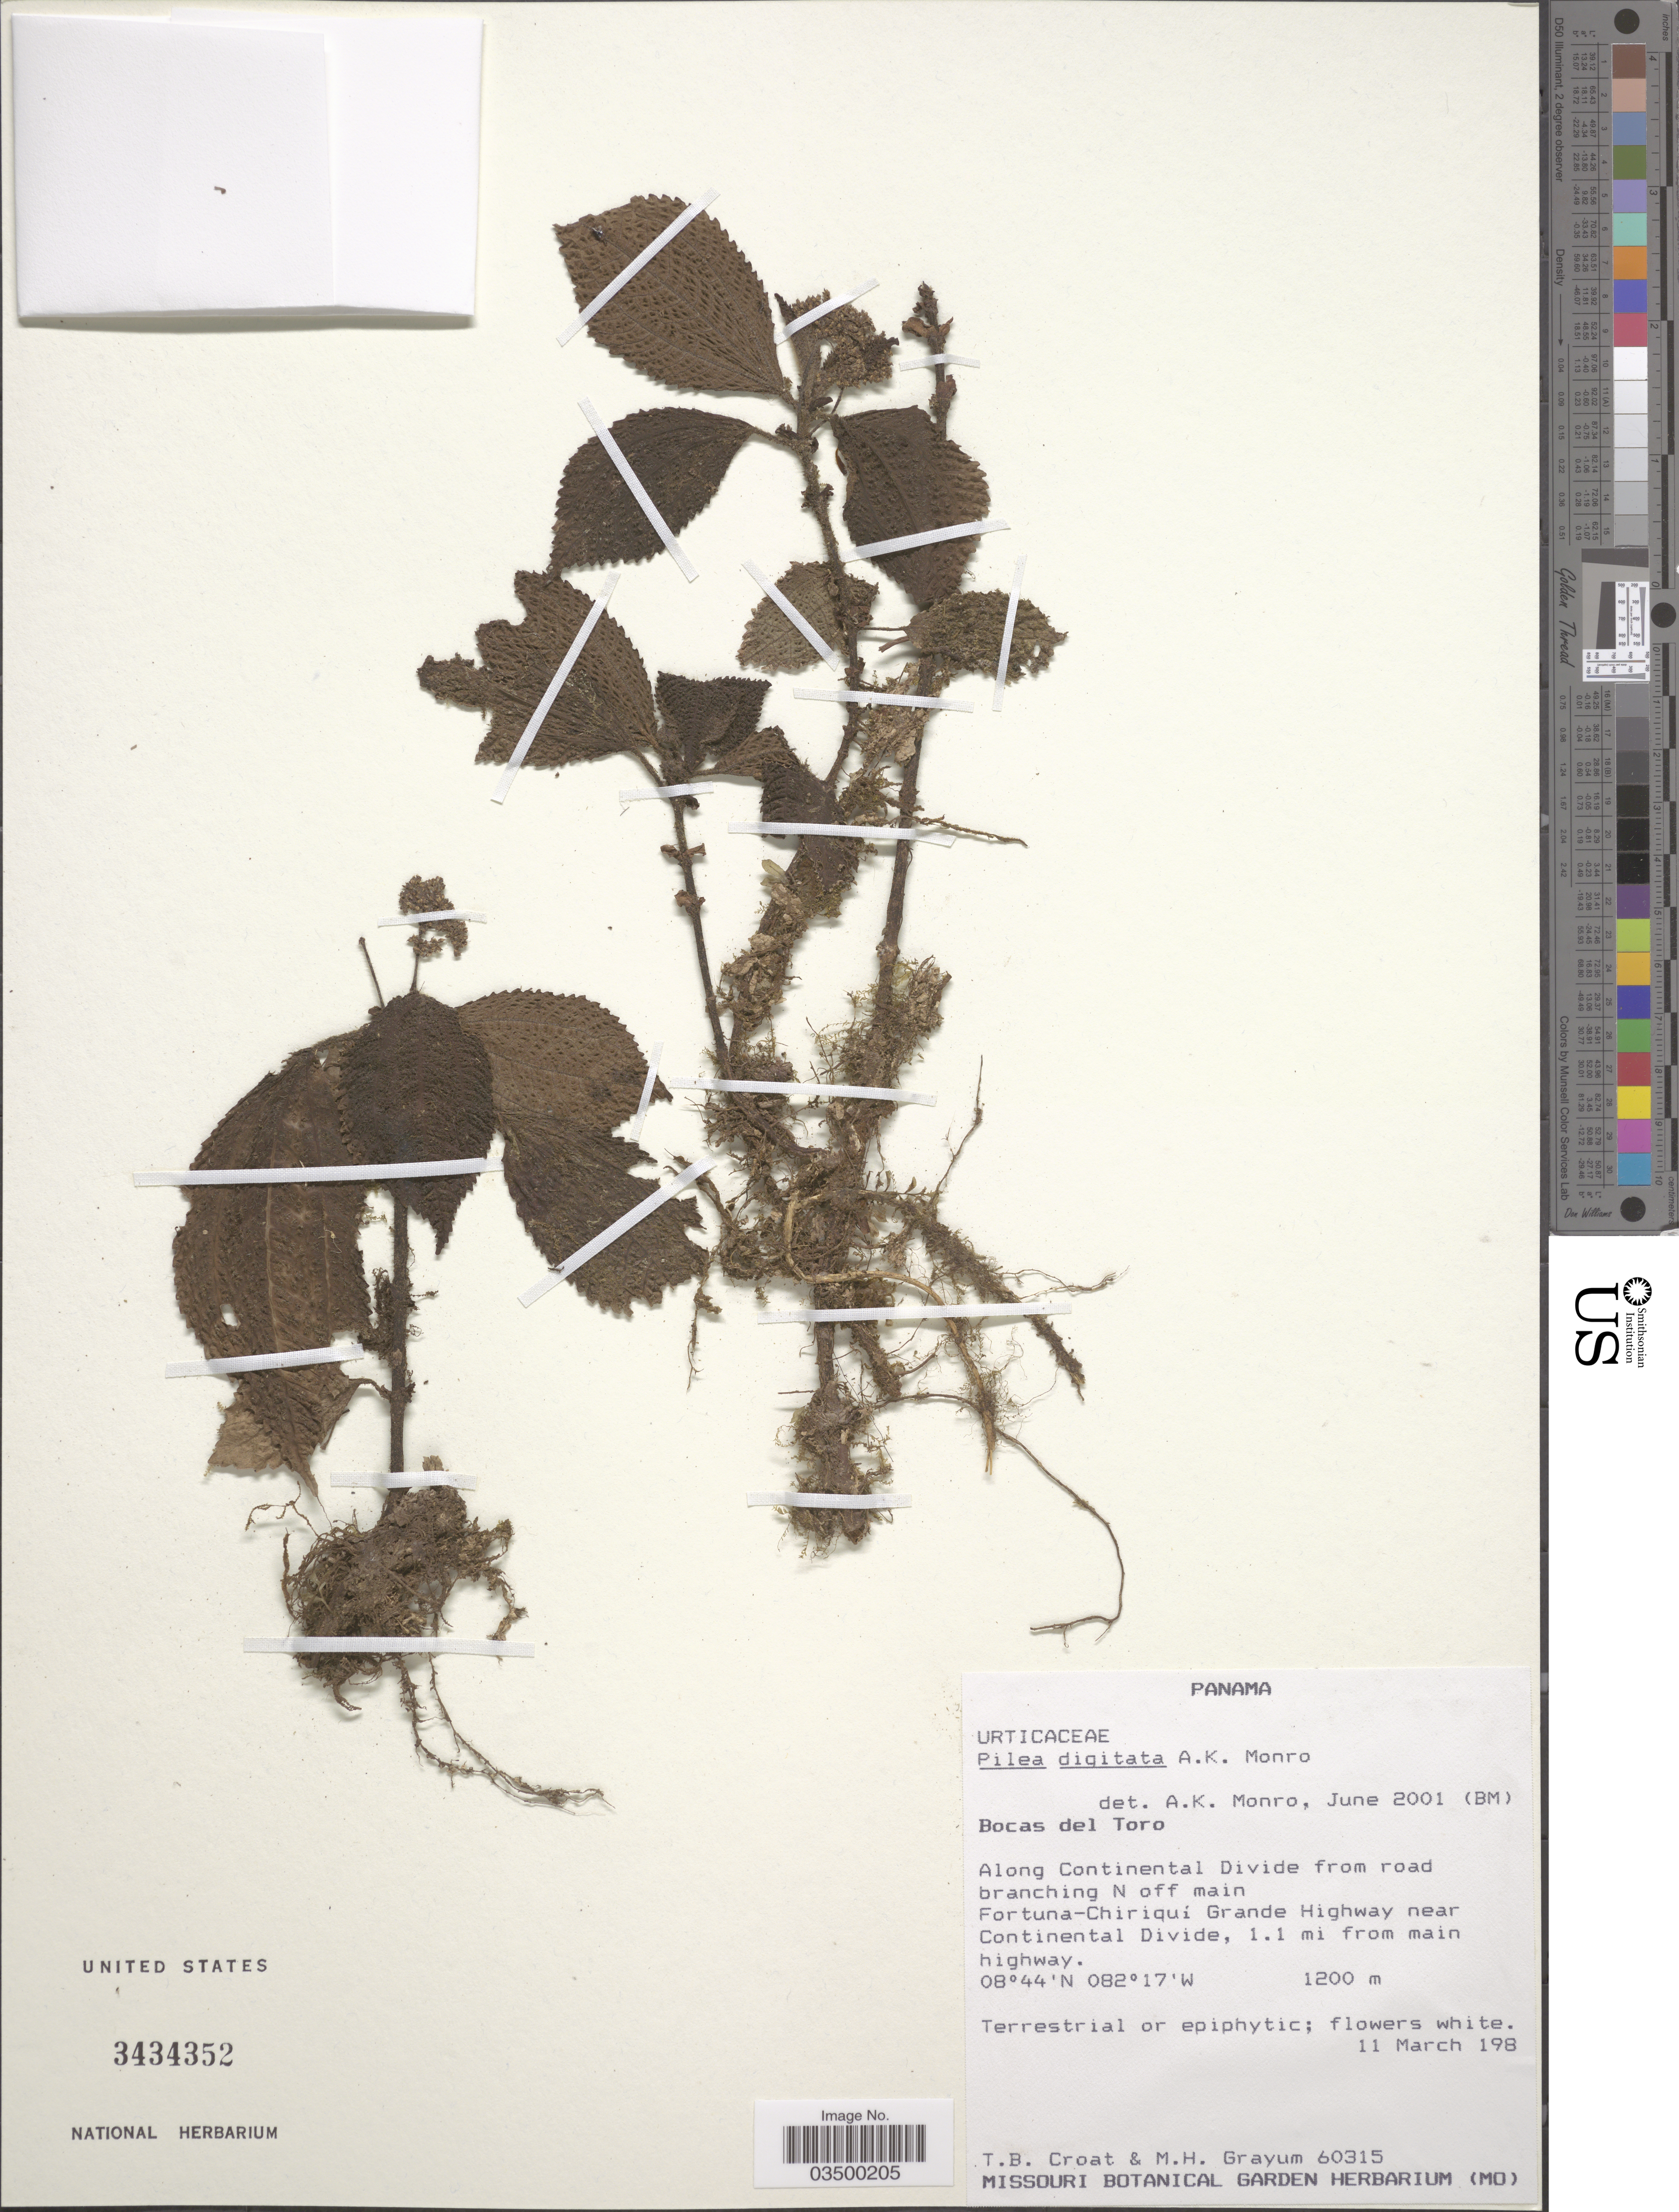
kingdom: Plantae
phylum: Tracheophyta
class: Magnoliopsida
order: Rosales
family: Urticaceae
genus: Pilea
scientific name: Pilea digitata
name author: A. K. Monro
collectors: T. B. Croat & M. H. Grayum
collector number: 60315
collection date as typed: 11 March 198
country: Panama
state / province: Bocas del Toro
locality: Along Continental Divide from road branching N off main. Fortuna-Chiriquí Grande Highway near Continental Divide, 1.1 mi from main highway.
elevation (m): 1200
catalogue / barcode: US 3434352